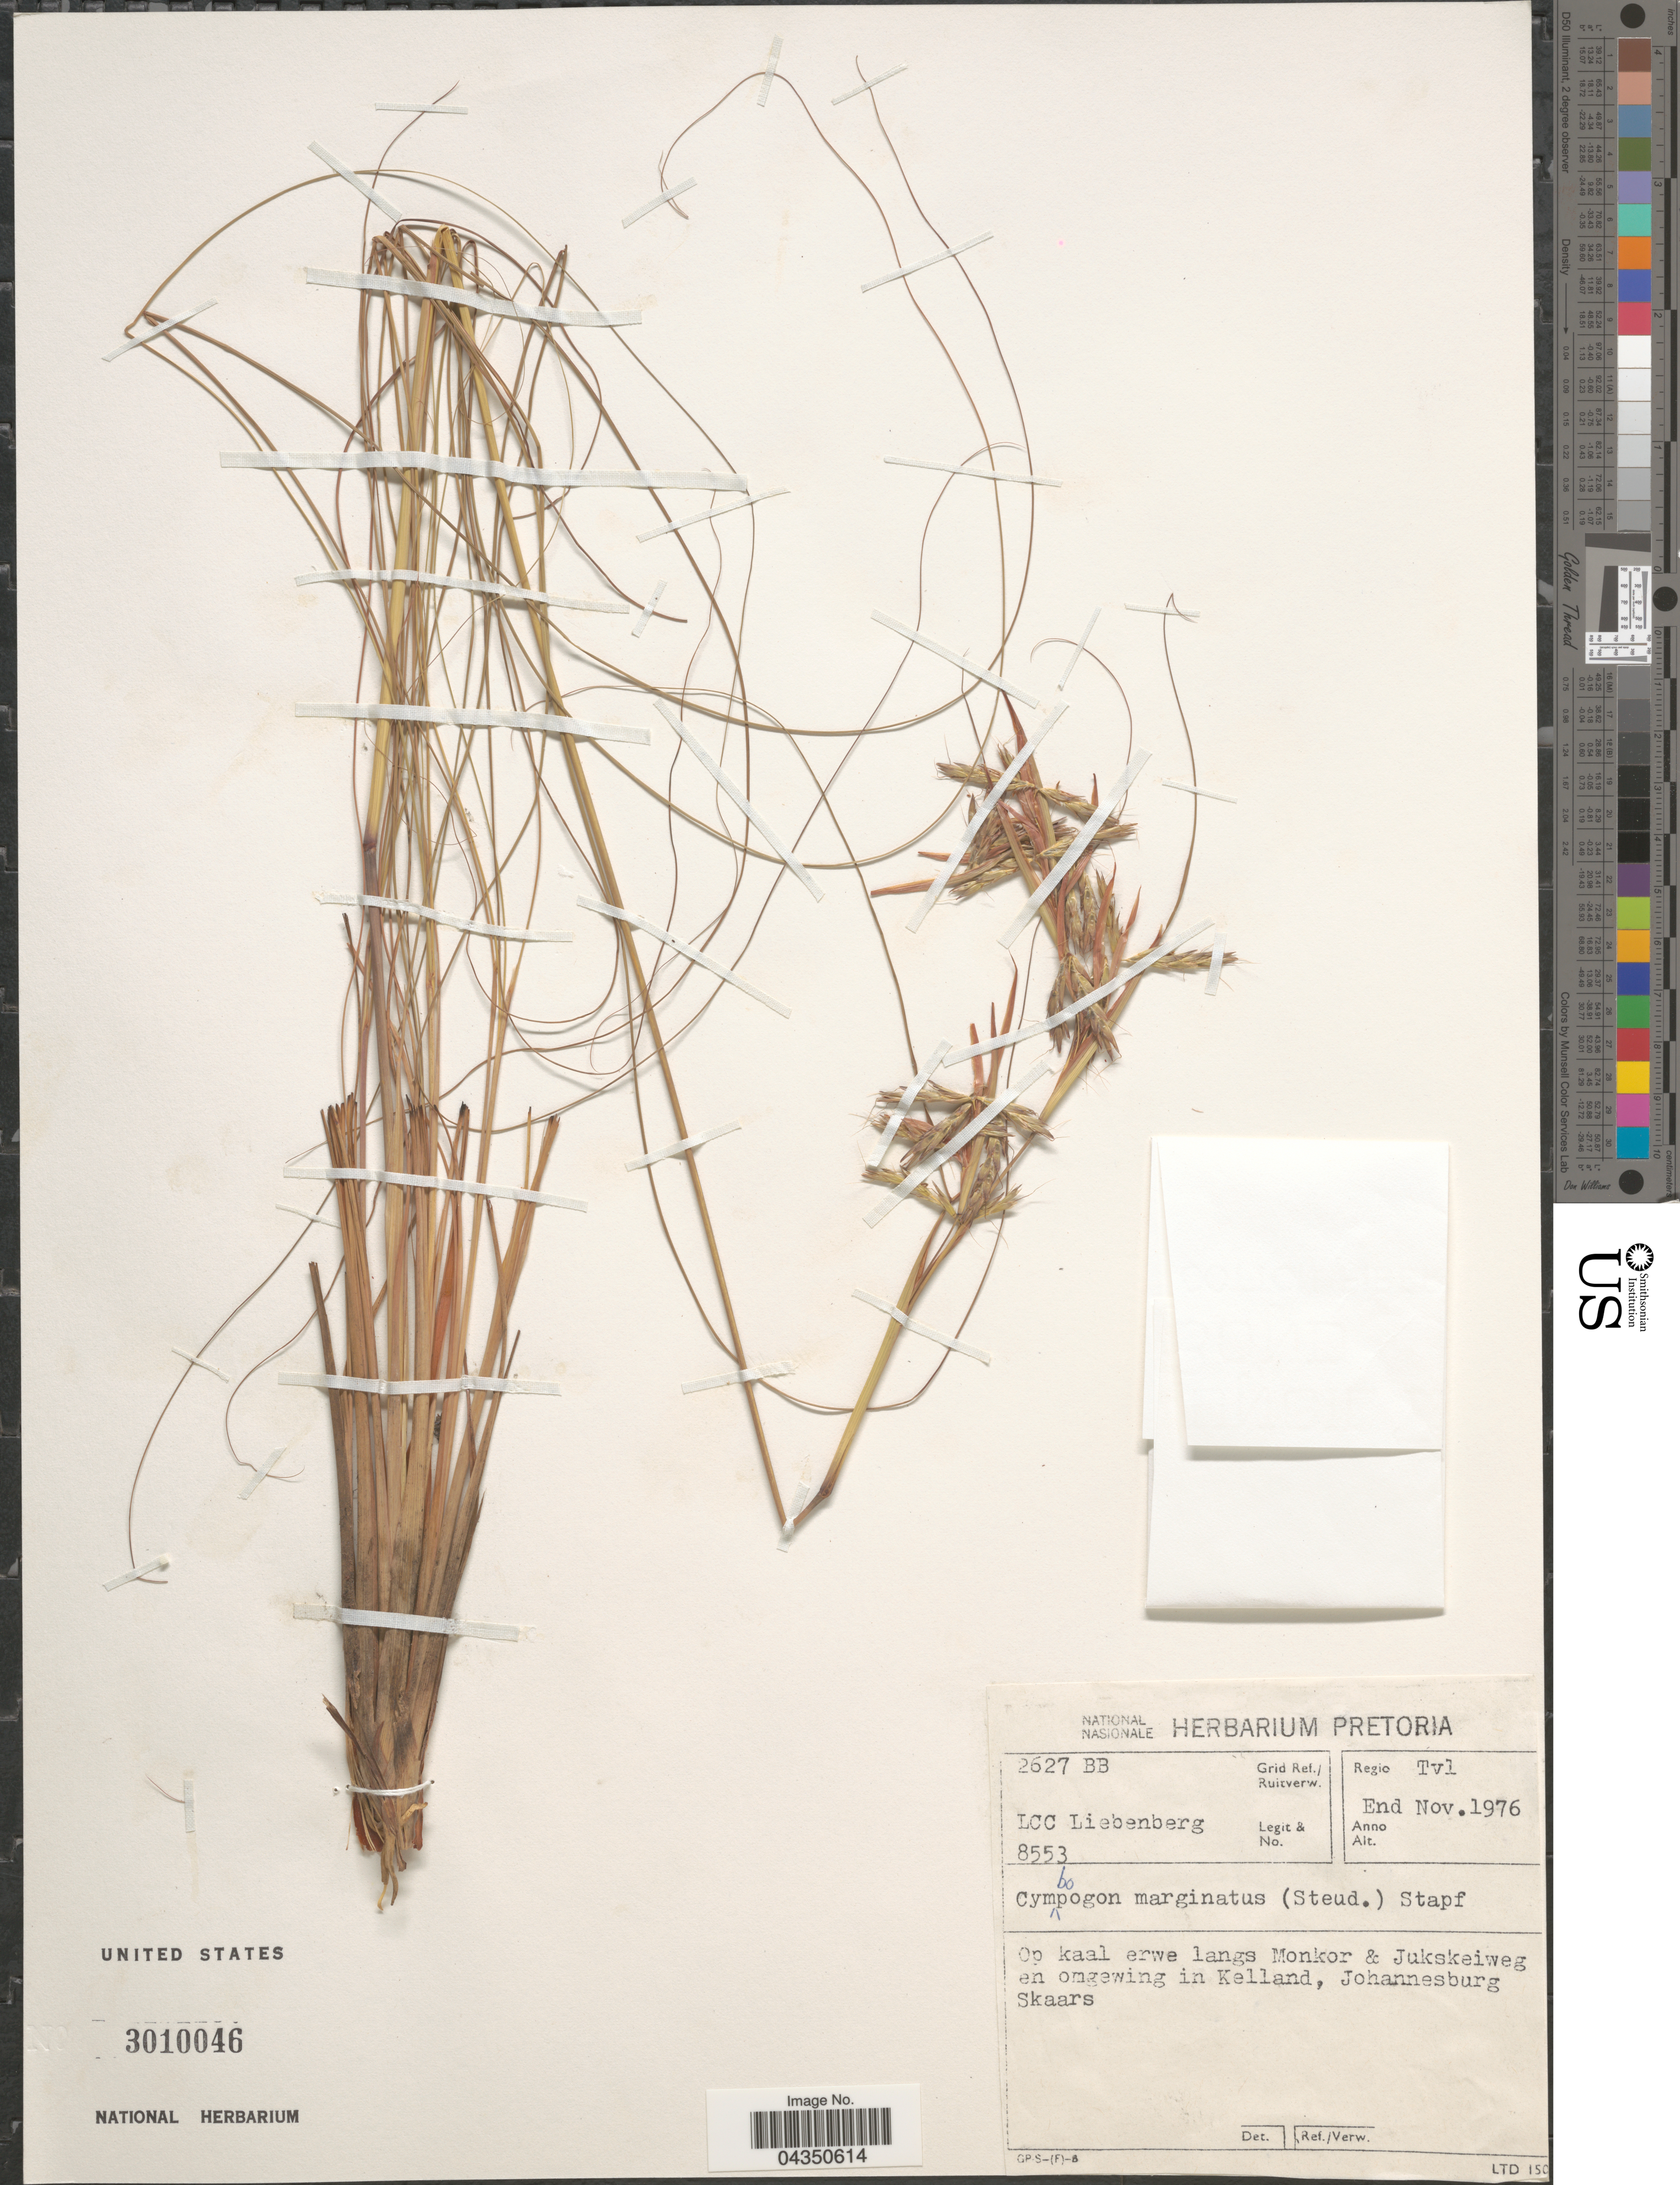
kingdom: Plantae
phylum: Tracheophyta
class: Liliopsida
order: Poales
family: Poaceae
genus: Cymbopogon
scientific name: Cymbopogon marginatus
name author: Stapf ex Burtt Davy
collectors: L. Liebenberg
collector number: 8553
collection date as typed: End Nov. 1976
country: South Africa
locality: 2627BB Grid Ref./Ruitverw. Regio Tvl. Op kaal erwe langs Monkor & Jukskeiweg en omgewing in Kelland, Johannesburg Skaars.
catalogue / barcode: US 3010046